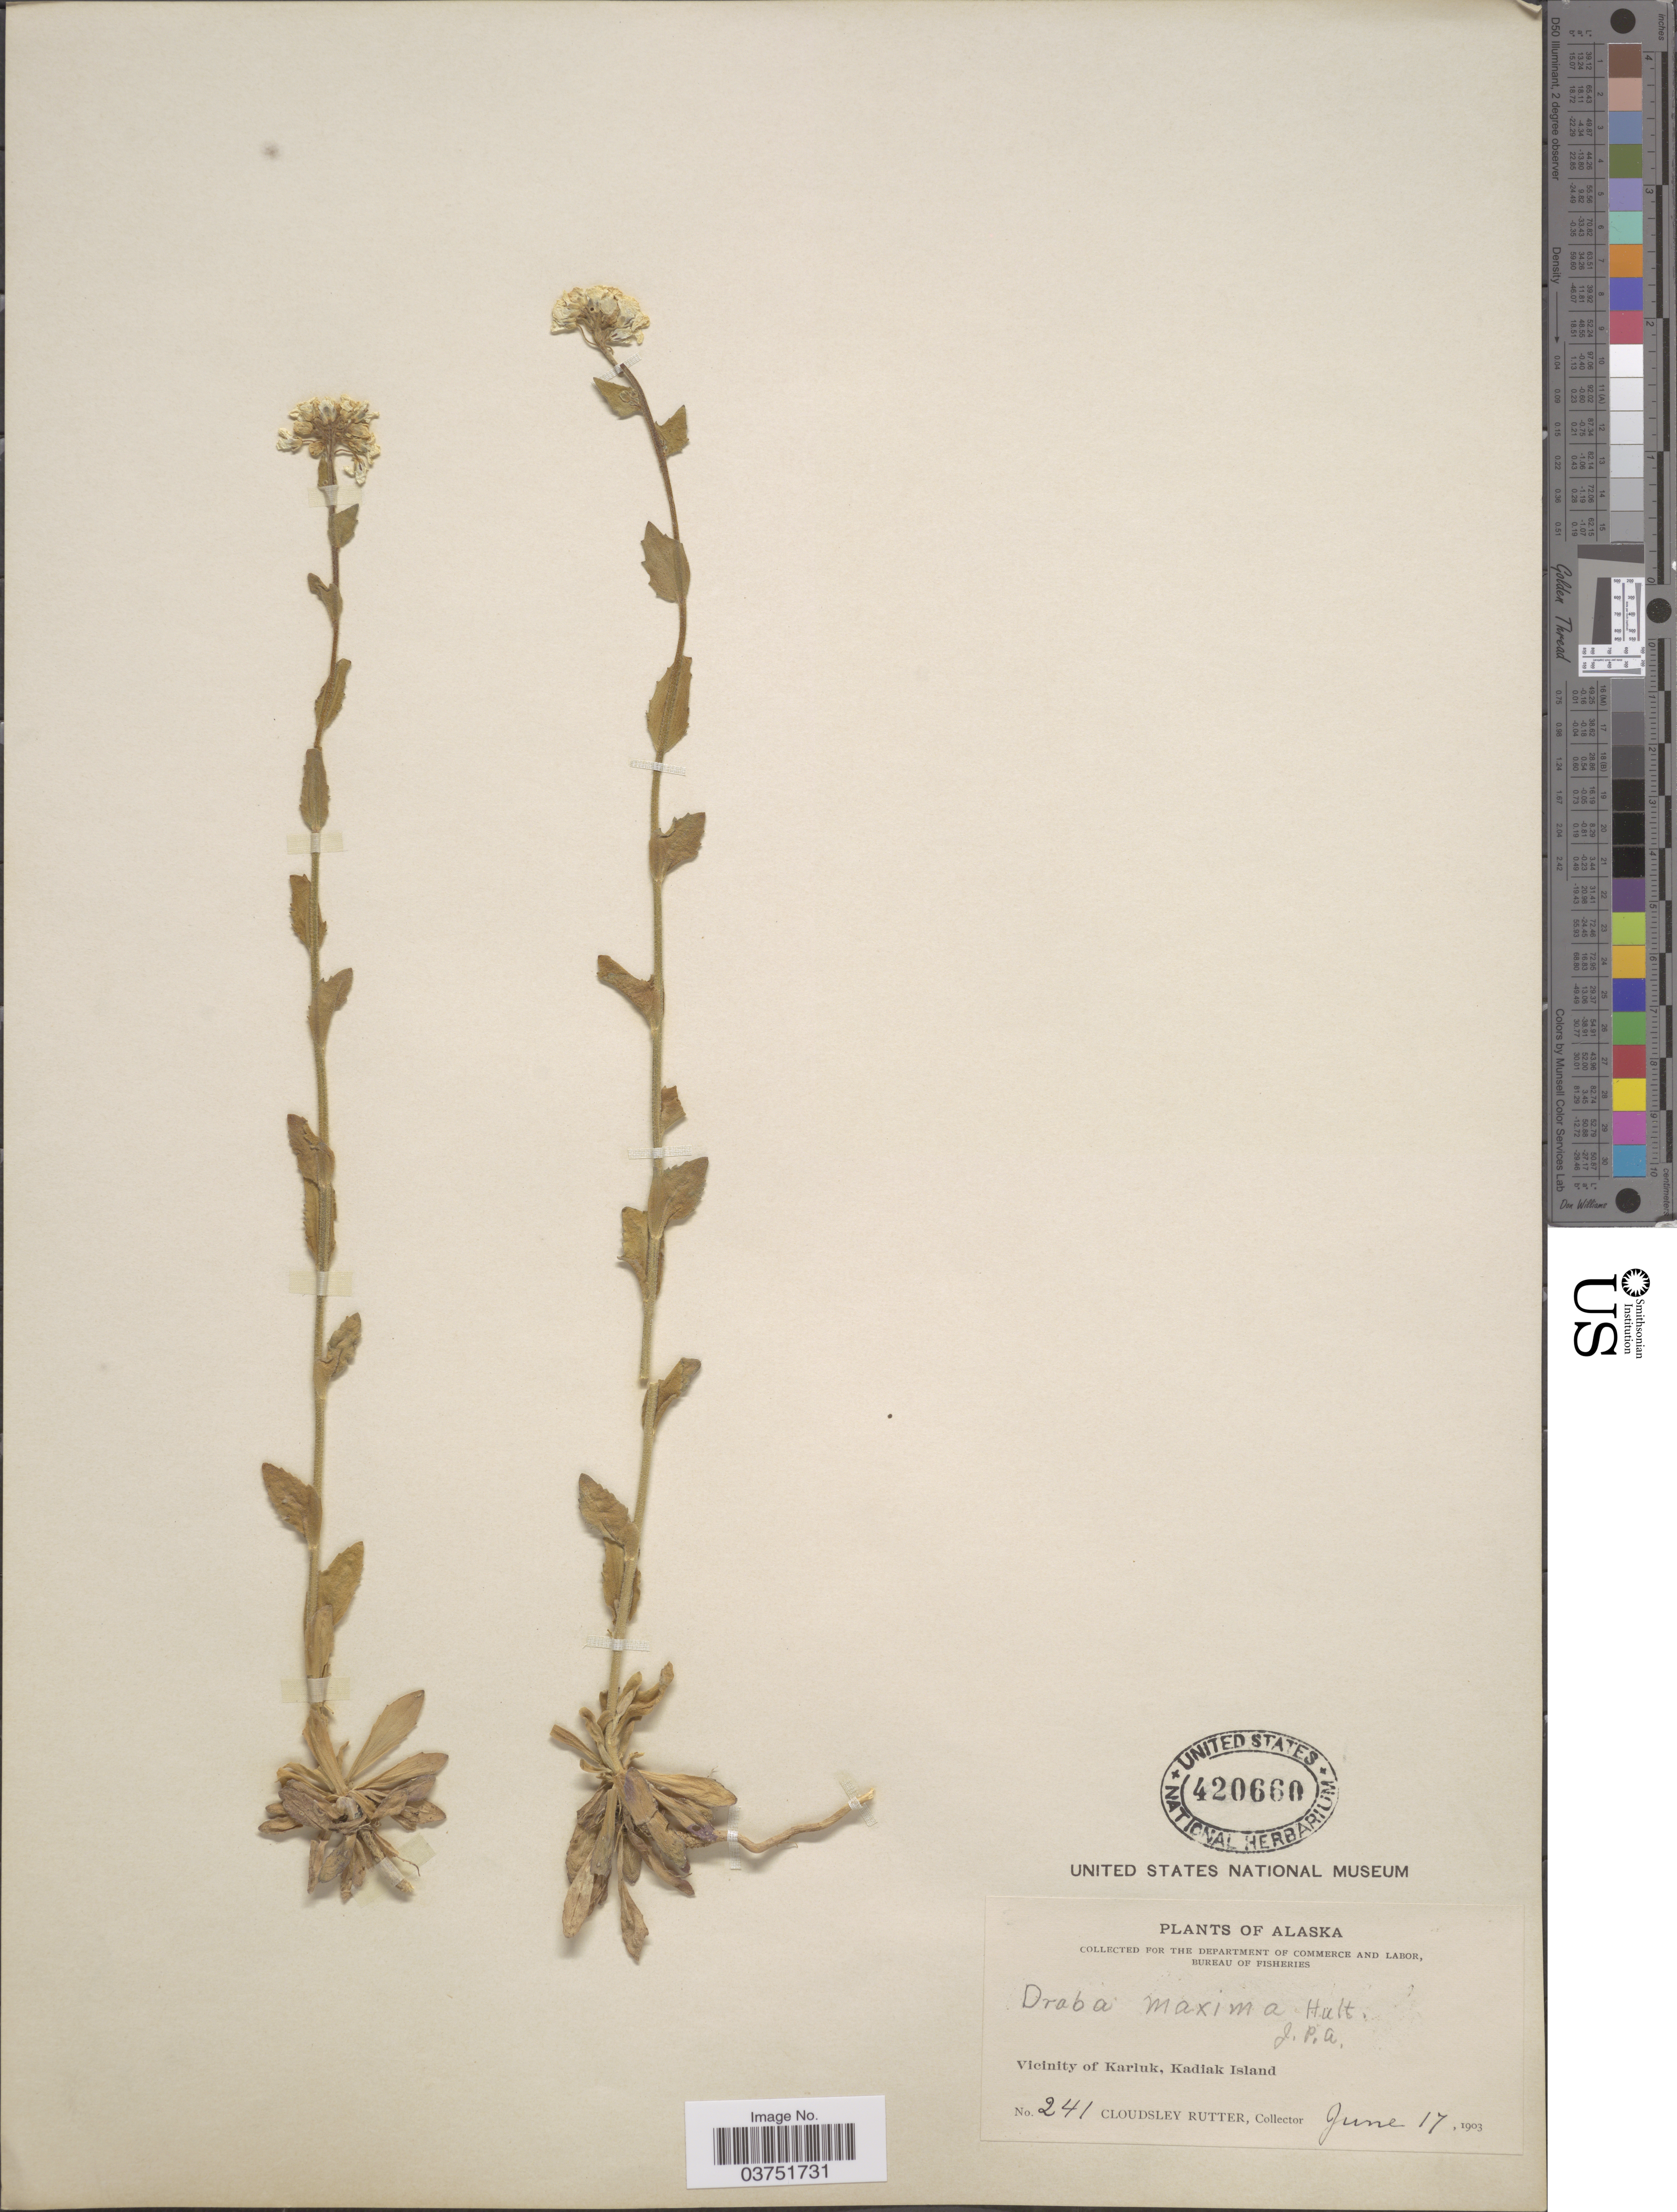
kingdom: Plantae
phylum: Tracheophyta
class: Magnoliopsida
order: Brassicales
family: Brassicaceae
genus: Draba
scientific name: Draba maxima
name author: Hultén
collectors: C. Rutter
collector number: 241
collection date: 1903-06-17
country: United States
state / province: Alaska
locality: Vicinity of Karluk, Kadiak Island.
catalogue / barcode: US 420660